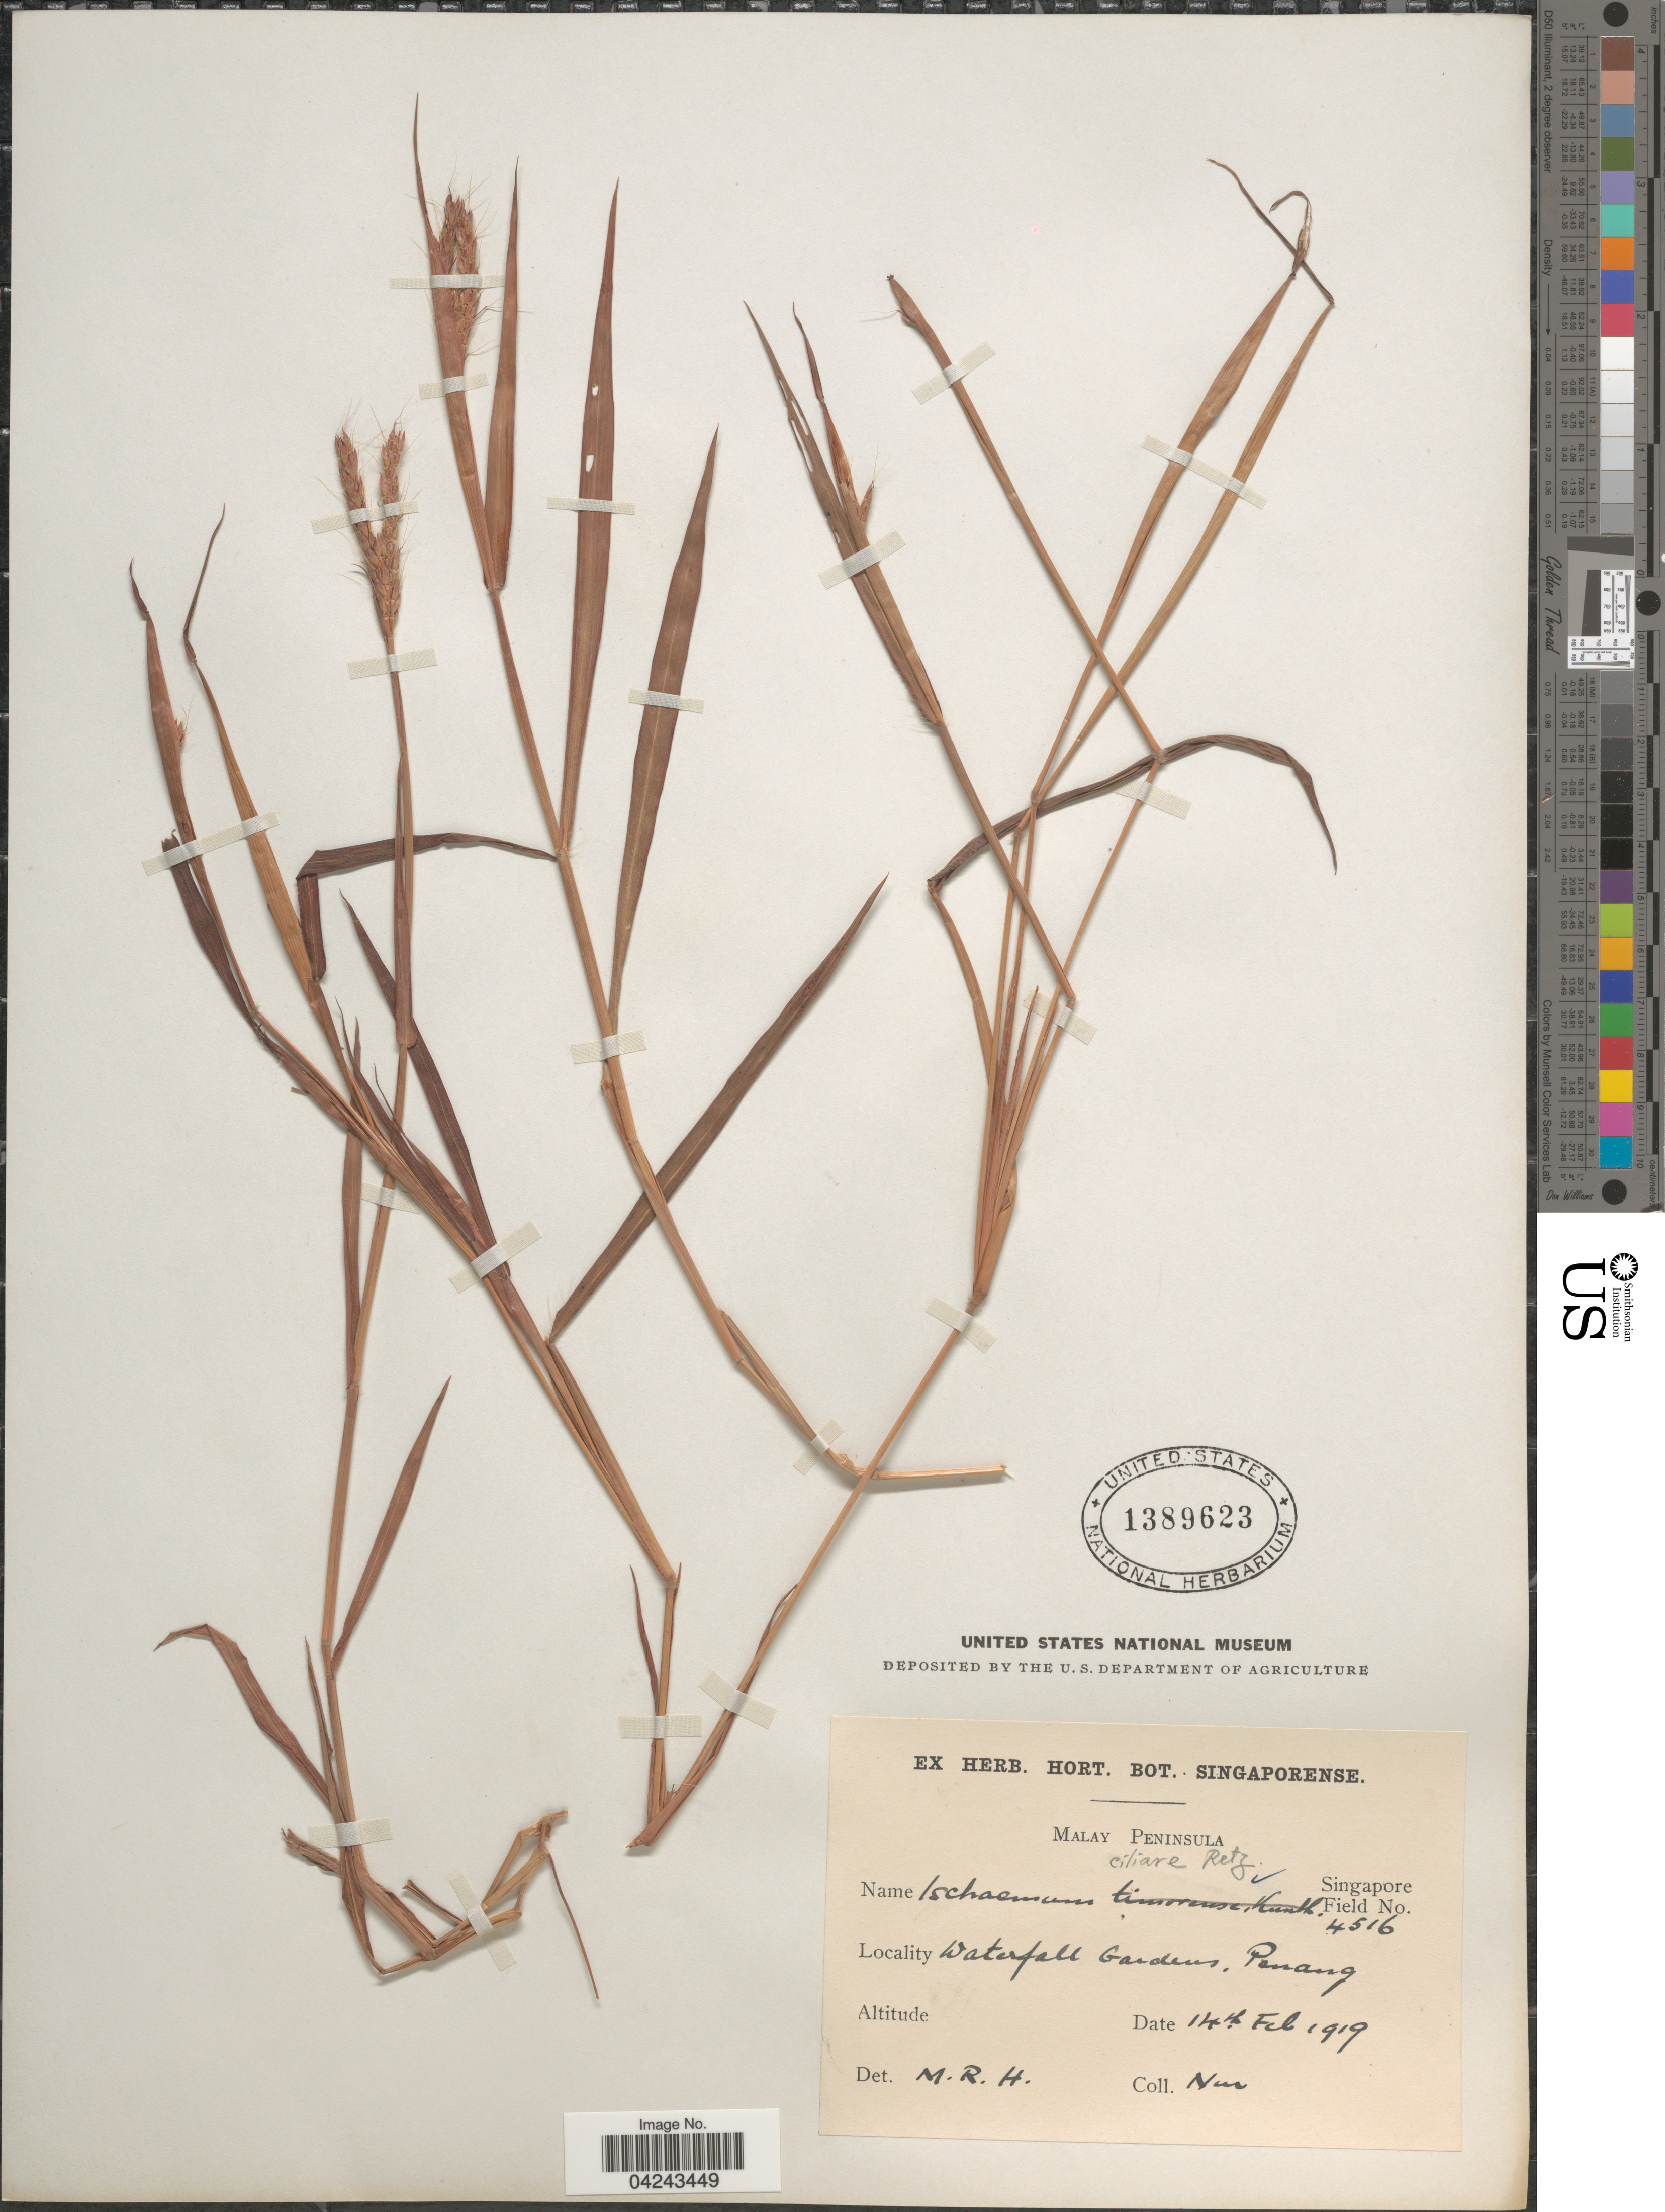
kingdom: Plantae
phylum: Tracheophyta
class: Liliopsida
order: Poales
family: Poaceae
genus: Ischaemum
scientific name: Ischaemum ciliare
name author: Retz.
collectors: -. Nur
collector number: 4516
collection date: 1919-02-14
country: Malaysia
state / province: Pinang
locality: Malay Peninsula. Waterfall Gardens, Penang.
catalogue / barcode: US 1389623